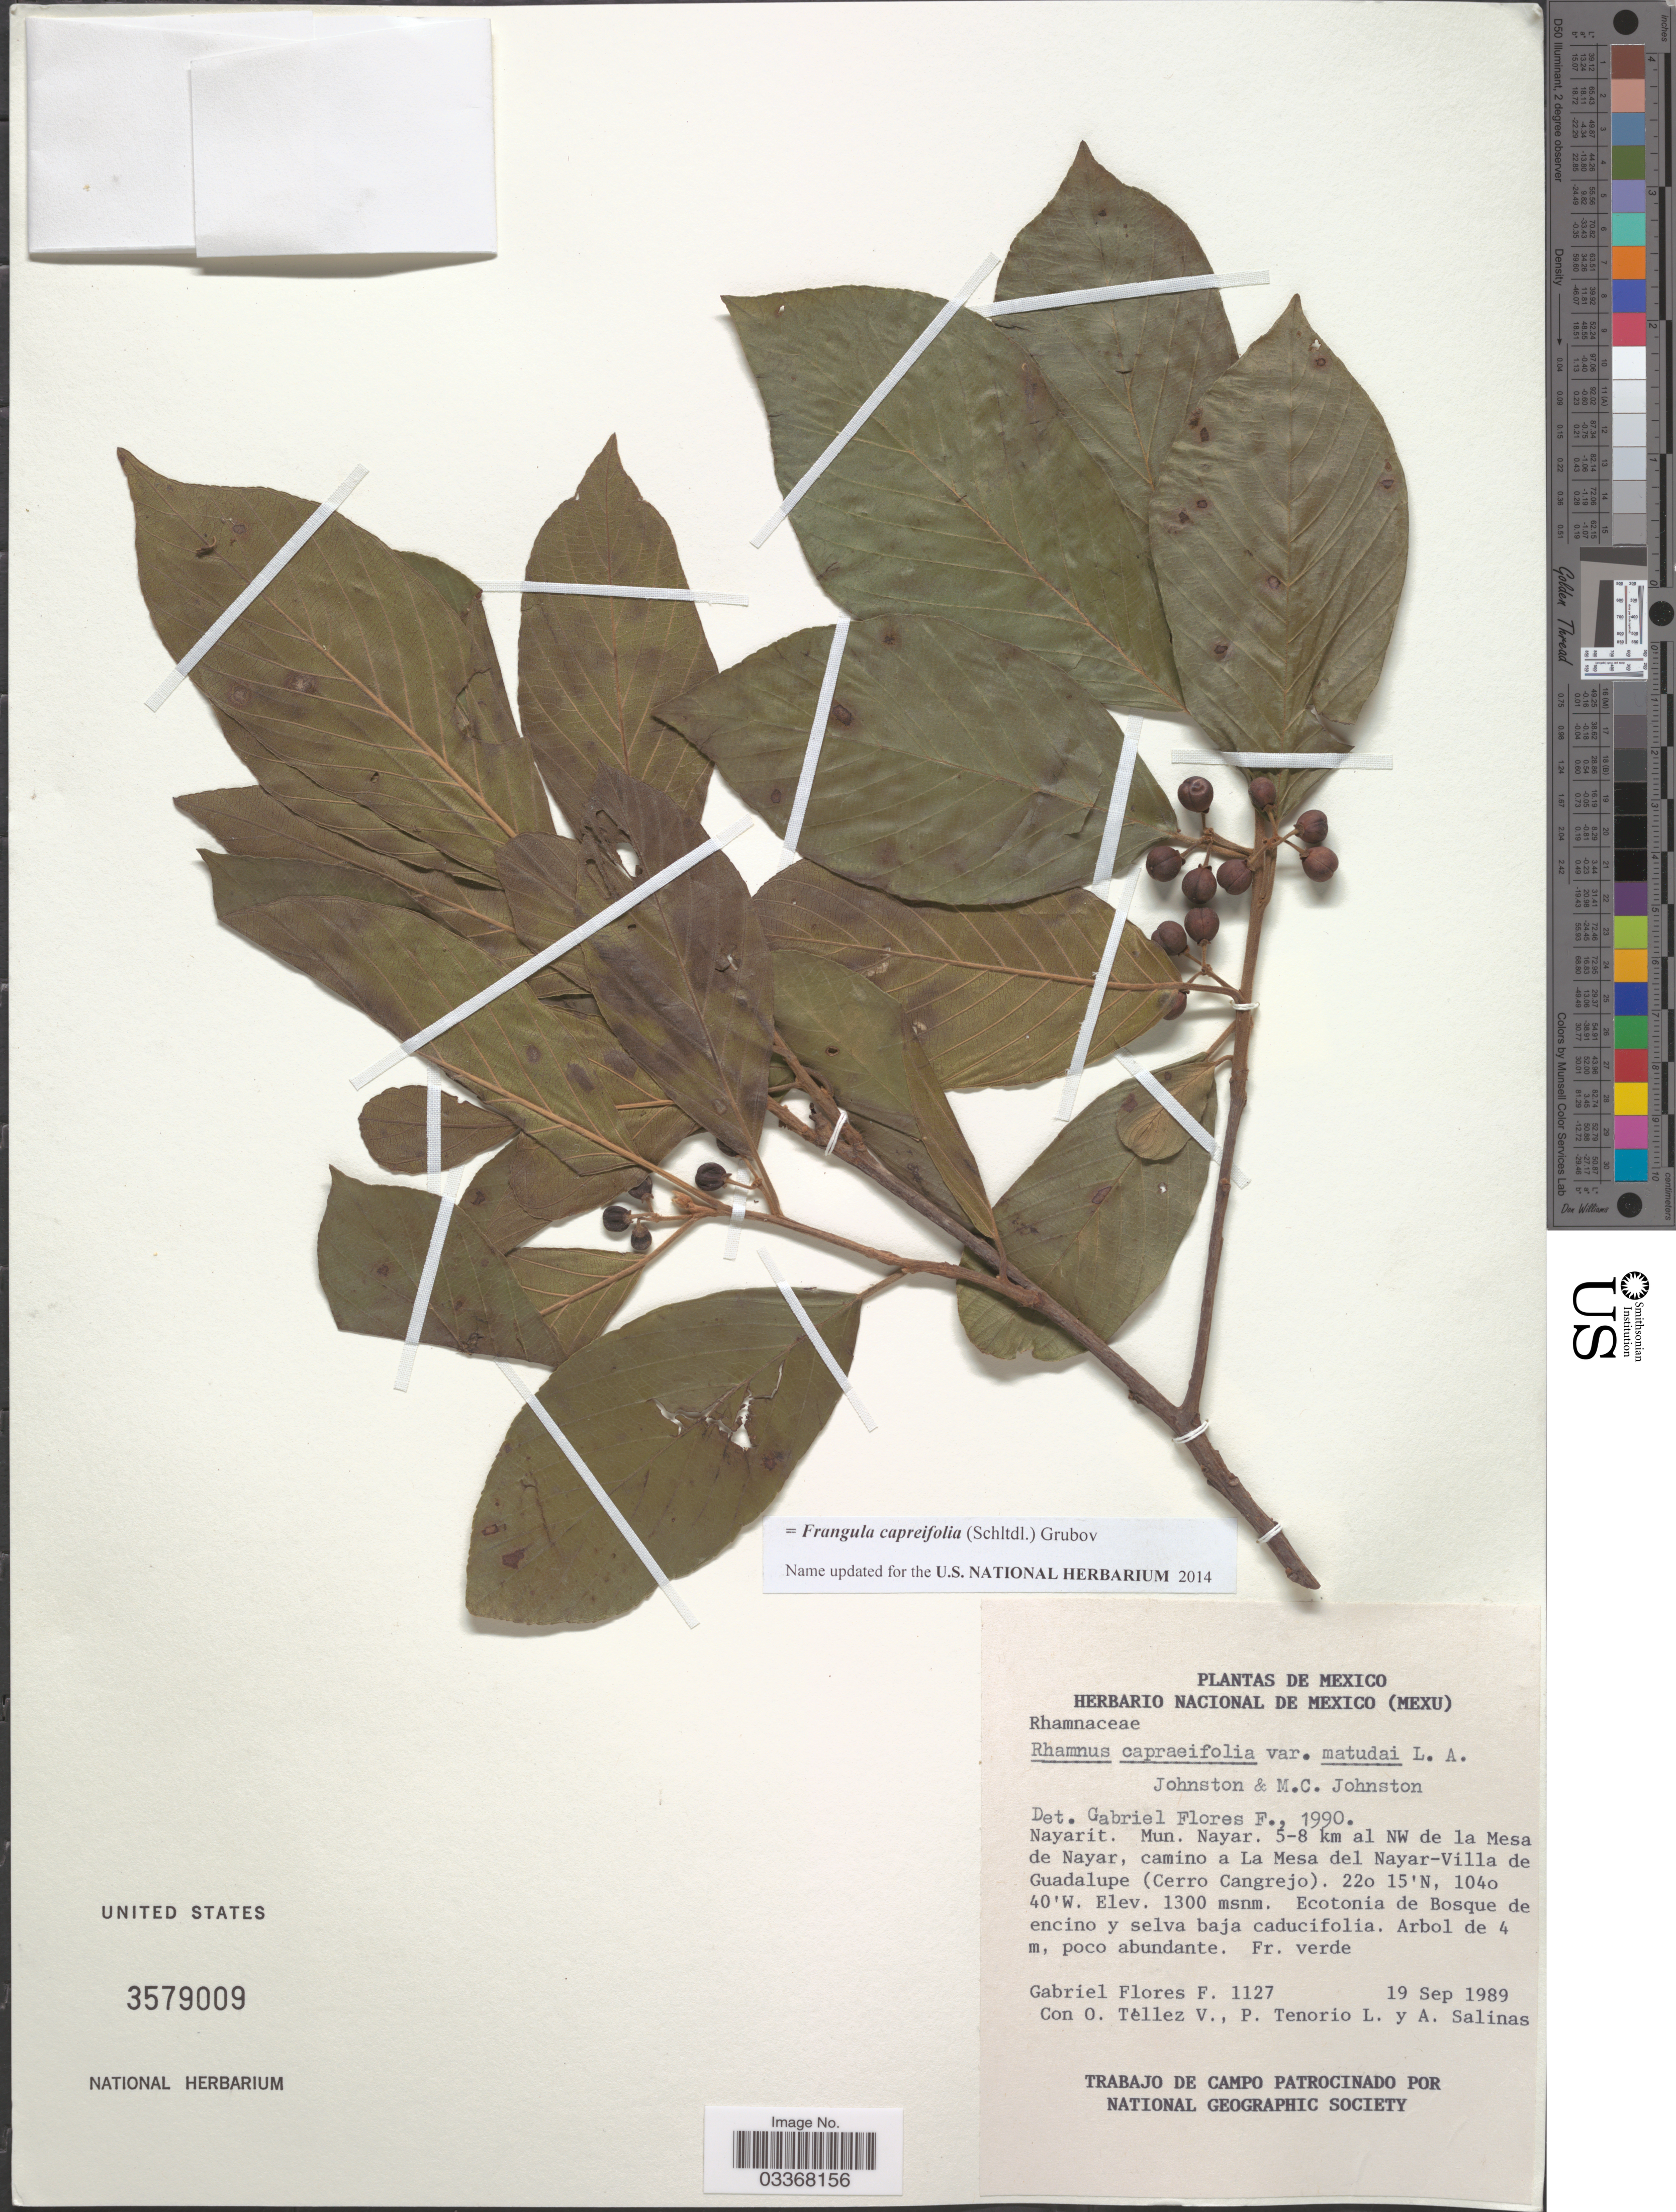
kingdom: Plantae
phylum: Tracheophyta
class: Magnoliopsida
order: Rosales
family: Rhamnaceae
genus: Frangula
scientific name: Frangula capreifolia var. capreifolia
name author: (Schltdl.) Grubov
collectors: G. Flores F., O. Téllez V., P. Tenorio L. & A. Salinas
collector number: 1127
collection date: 1989-09-19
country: Mexico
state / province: Nayarit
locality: Mun. Nayar. 5-8 km al NW de la Mesa de Nayar, camino a La Mesa del Nayar-Villa de Guadalupe (Cerro Cangrejo).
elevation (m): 1300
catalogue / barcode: US 3579009